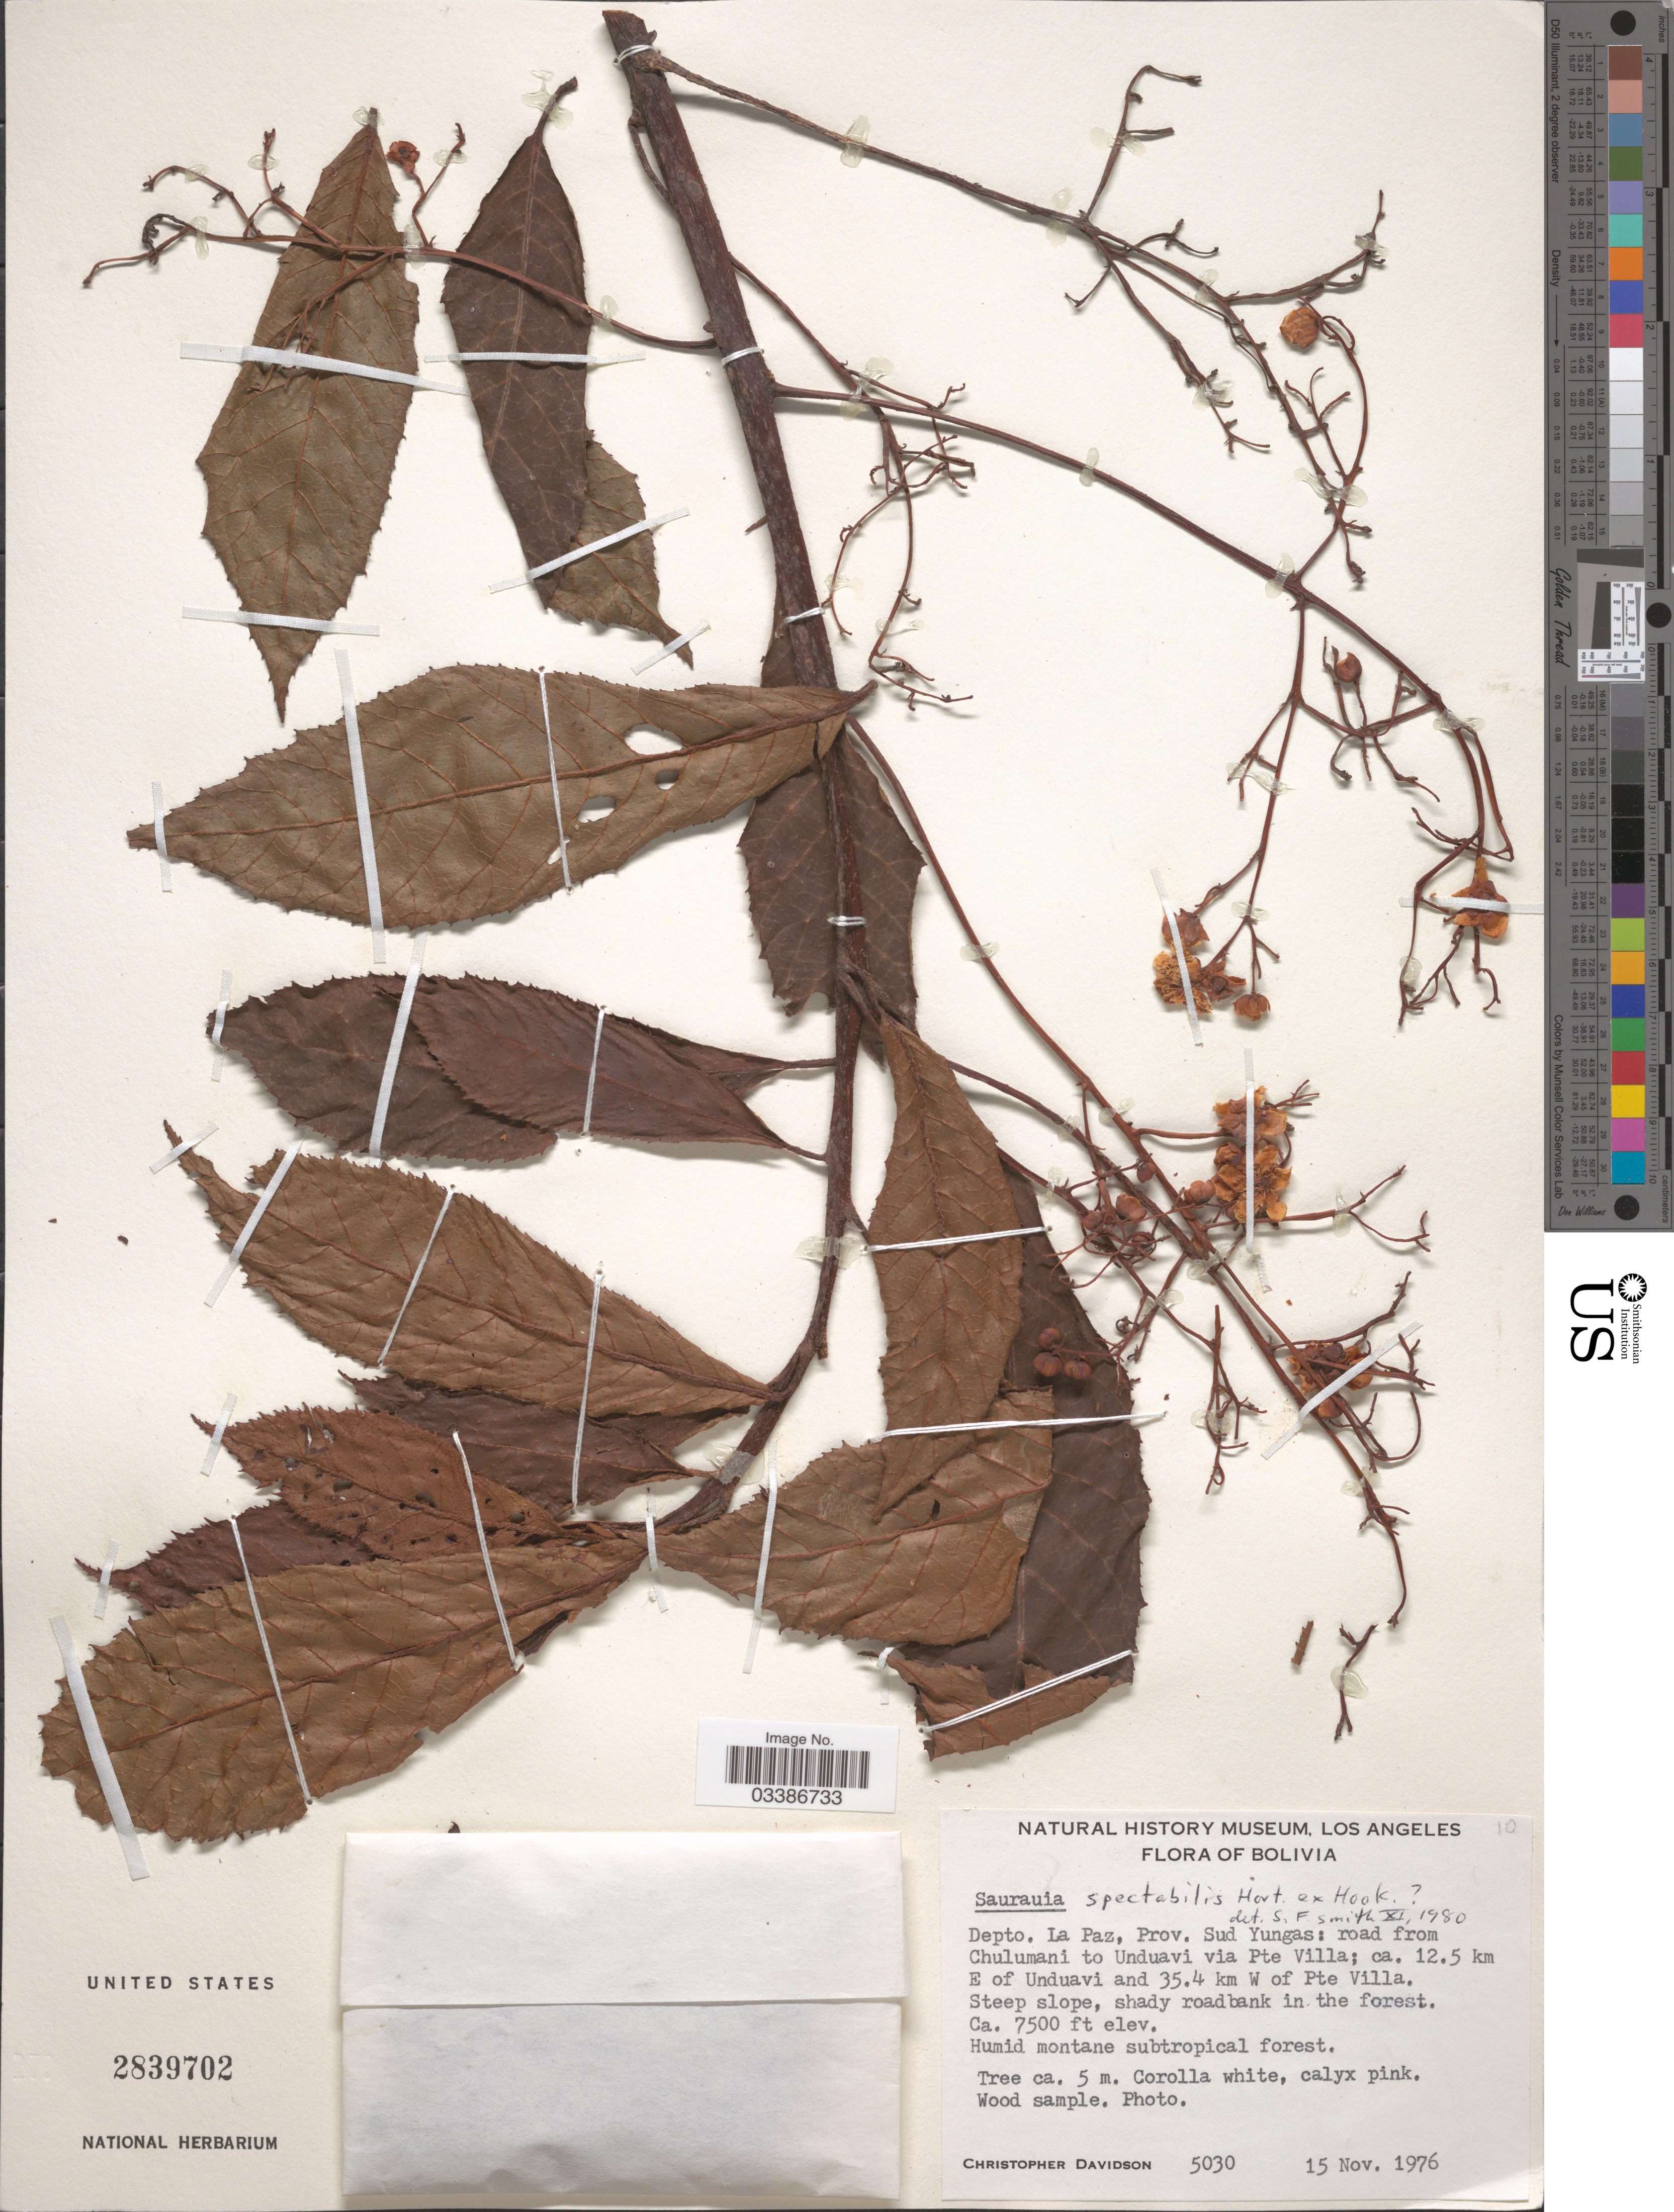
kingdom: Plantae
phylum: Tracheophyta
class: Magnoliopsida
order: Ericales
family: Actinidiaceae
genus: Saurauia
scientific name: Saurauia spectabilis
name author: Hook.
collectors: C. Davidson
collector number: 5030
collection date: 1976-11-15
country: Bolivia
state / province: La Paz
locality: Depto. La Paz, Prov. Sud Yungas: road from Chulumani to Unduavi via Pte Villa; ca. 12.5 km E of Unduavi and 35.4 km W of Pte Villa.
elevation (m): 2286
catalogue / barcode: US 2839702